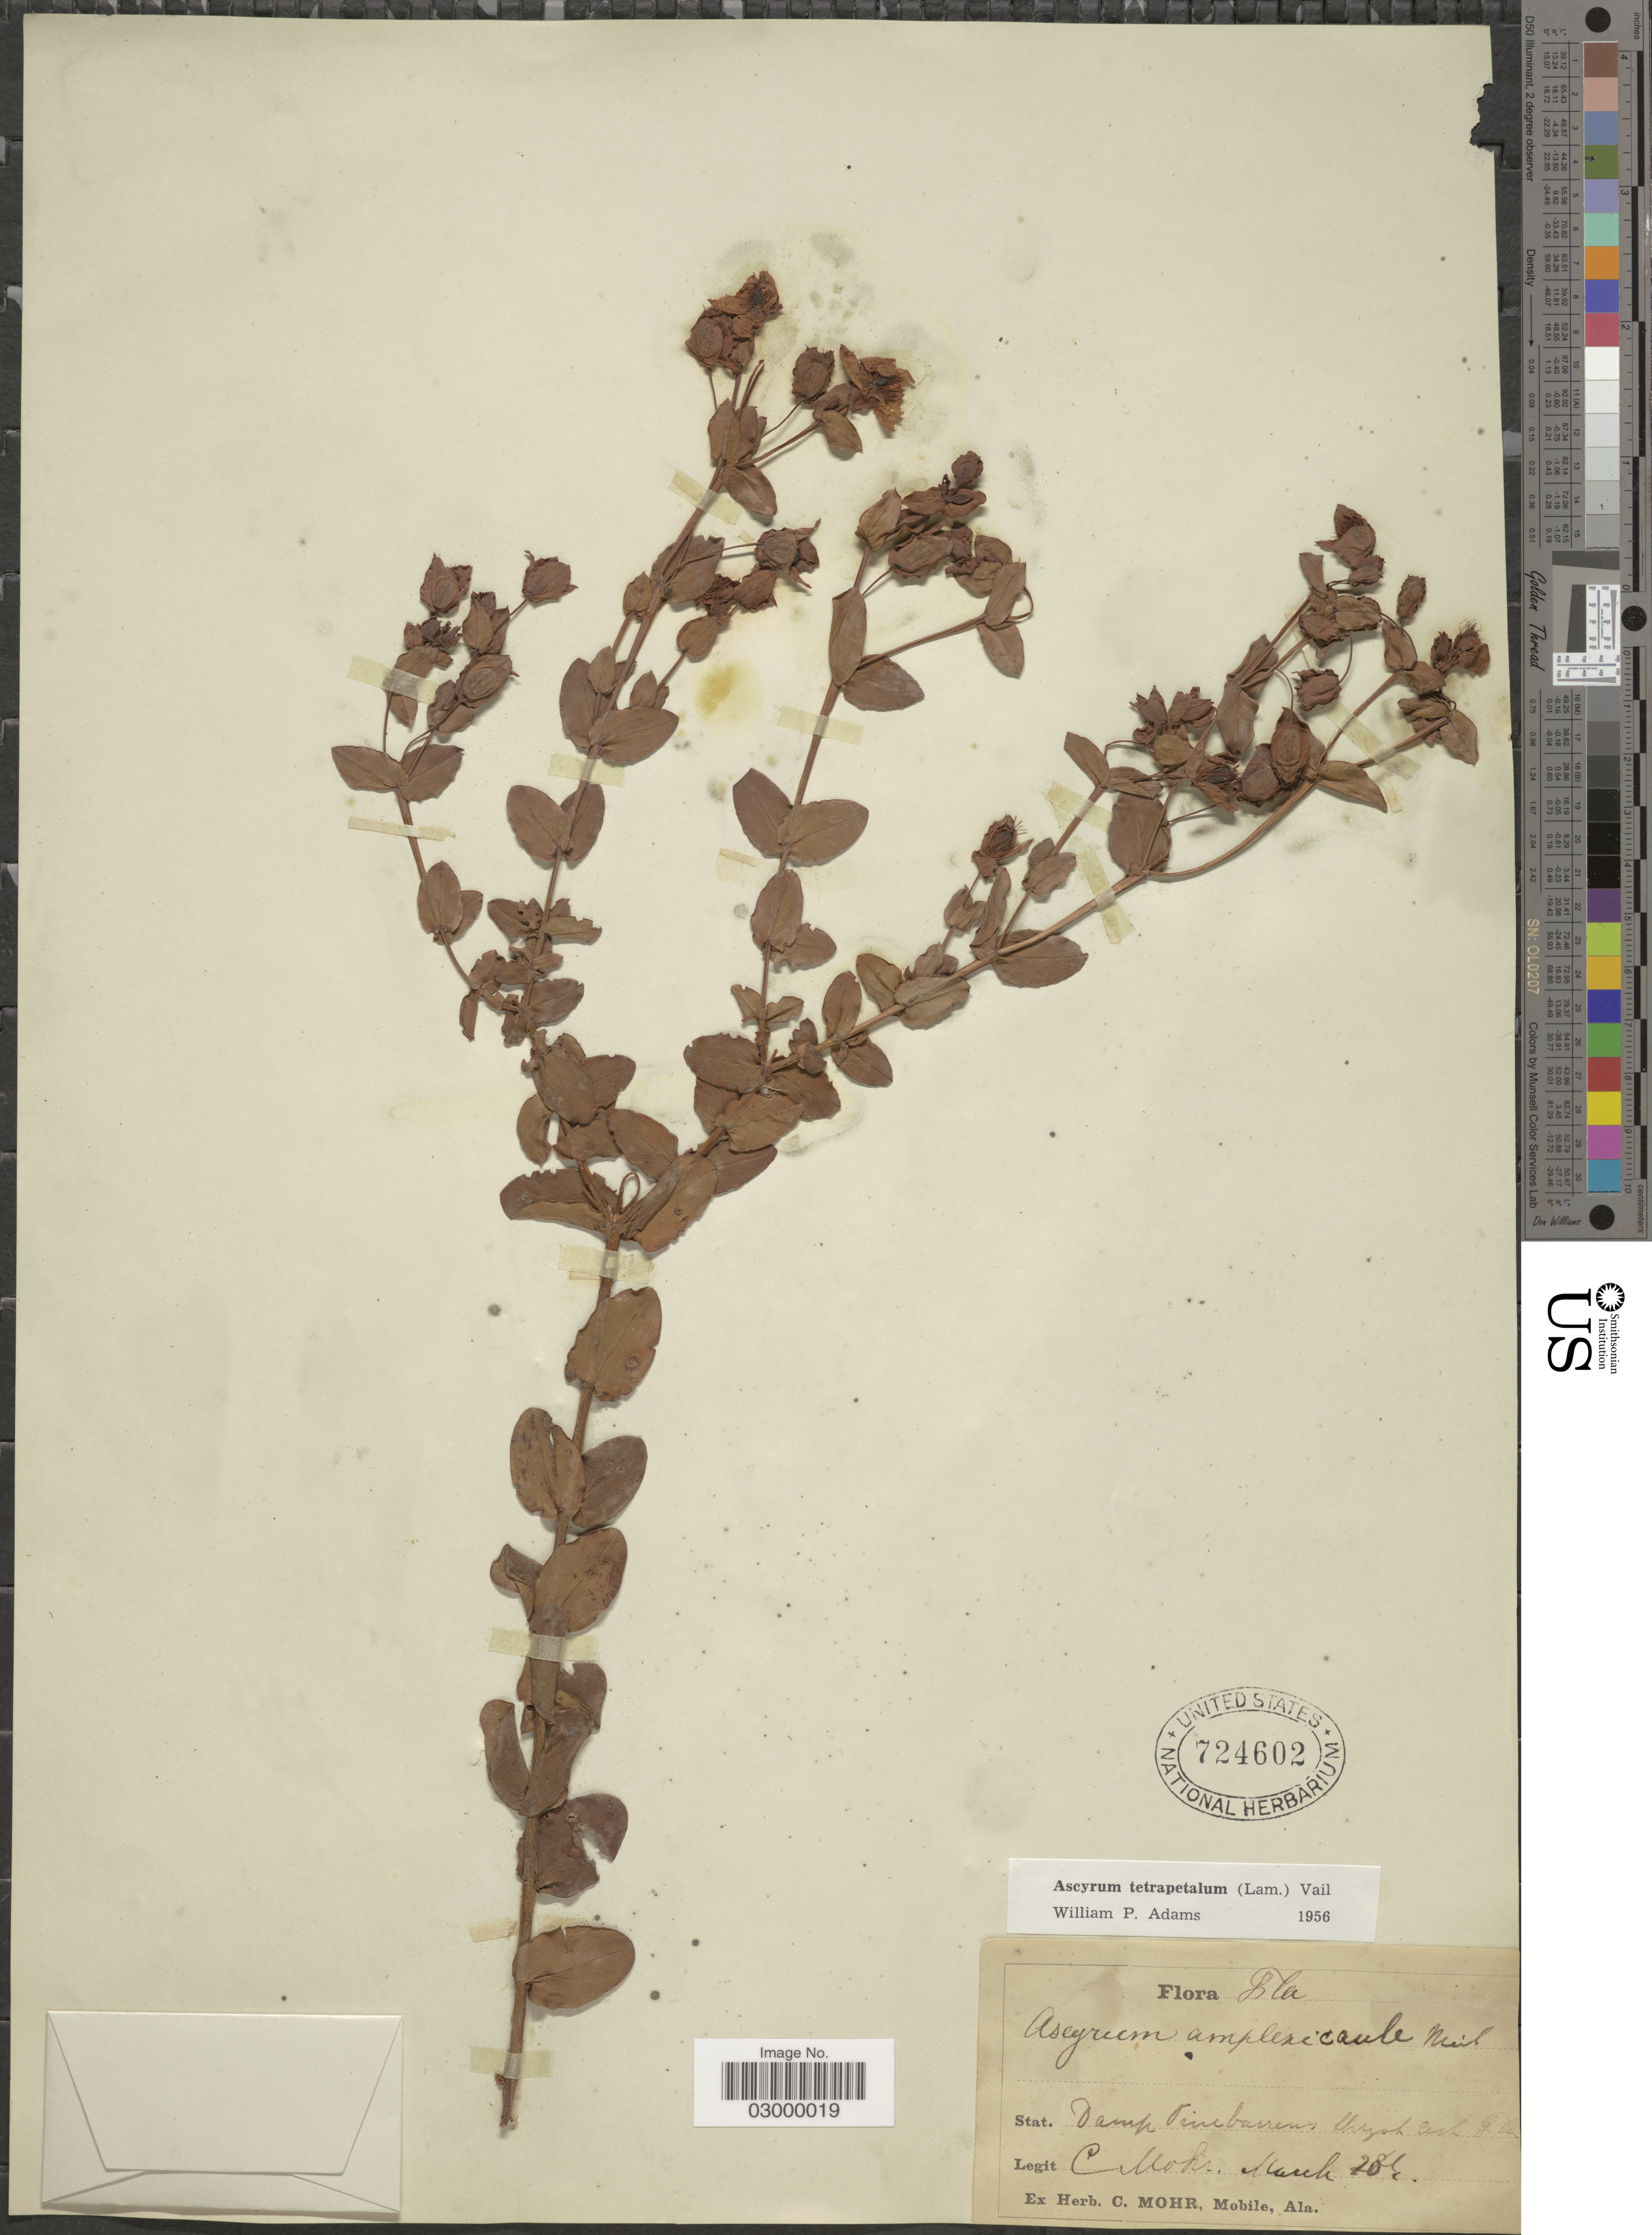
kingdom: Plantae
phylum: Tracheophyta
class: Magnoliopsida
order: Malpighiales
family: Hypericaceae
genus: Hypericum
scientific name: Hypericum tetrapetalum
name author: Lam.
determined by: Strong, Mark T., (BOT), Smithsonian Institution - National Museum of Natural History (UNITED STATES)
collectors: C. T. Mohr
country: United States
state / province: Florida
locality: Fla. Stat. damp Pine barrens through out Fla.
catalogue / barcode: US 724602